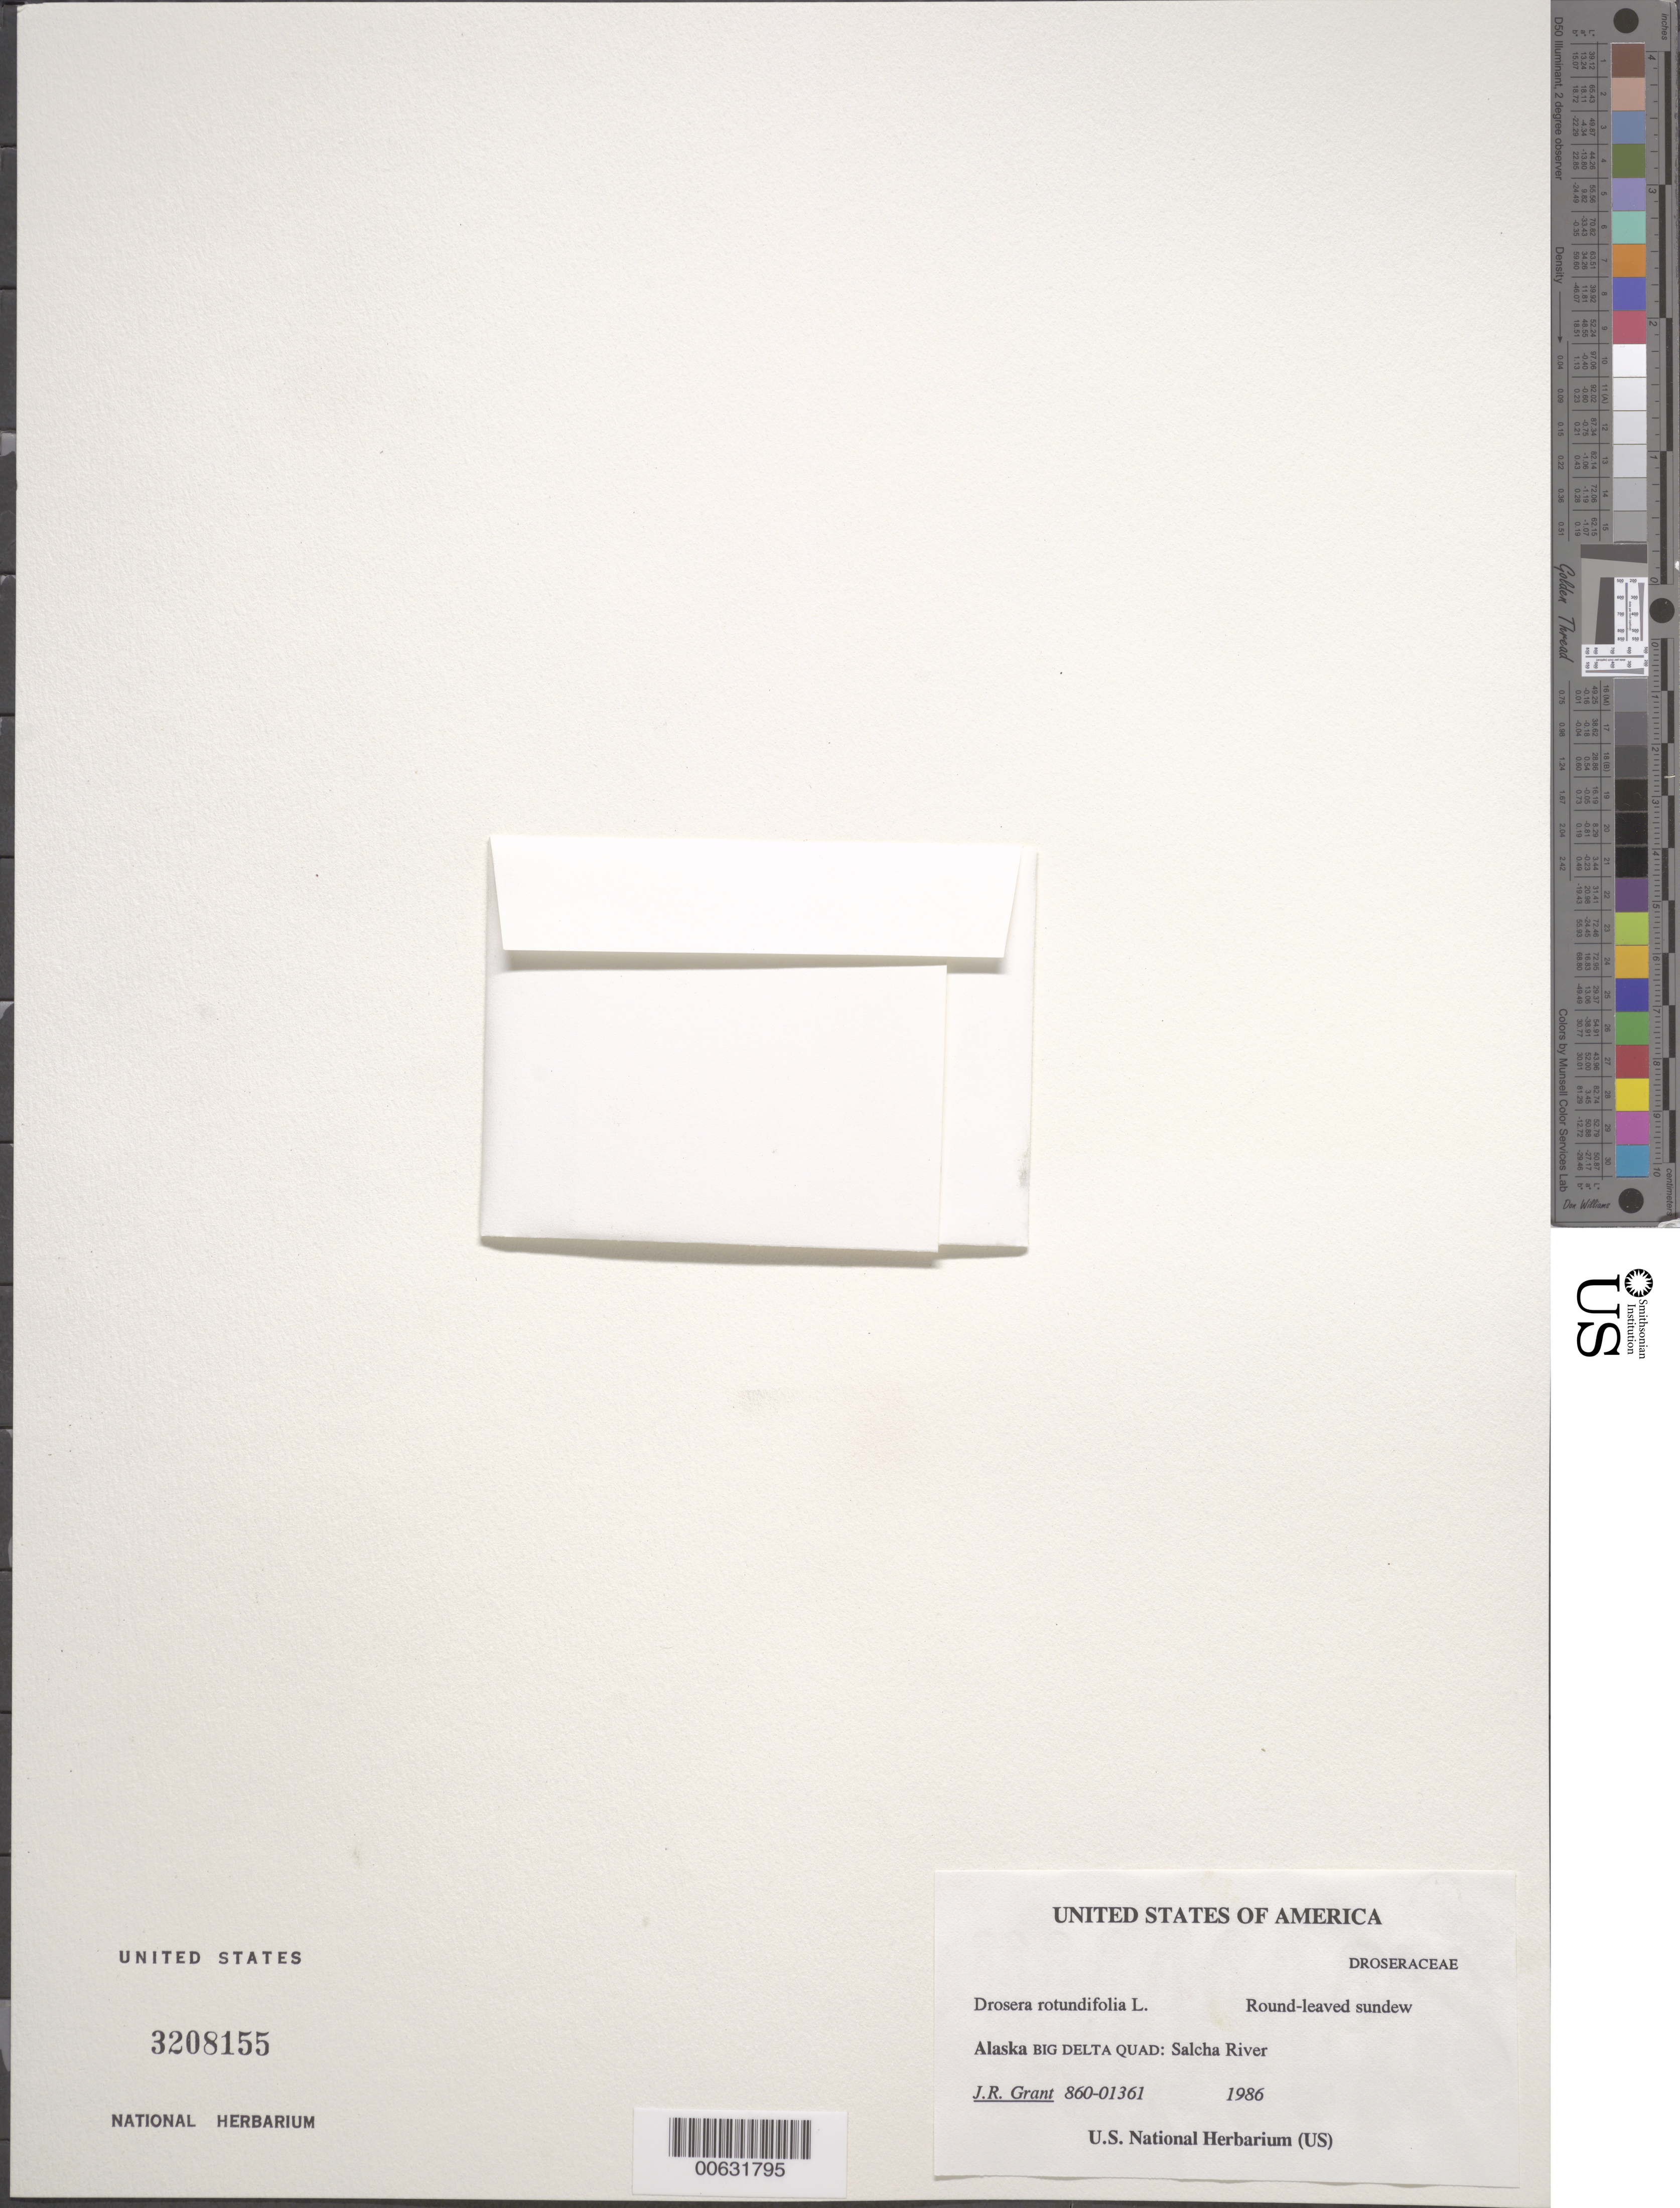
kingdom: Plantae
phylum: Tracheophyta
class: Magnoliopsida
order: Caryophyllales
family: Droseraceae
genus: Drosera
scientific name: Drosera rotundifolia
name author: L.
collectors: J. R. Grant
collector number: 86-01361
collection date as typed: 1986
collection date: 1986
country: United States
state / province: Alaska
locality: Big delta quad, salcha river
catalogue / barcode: US 3208155